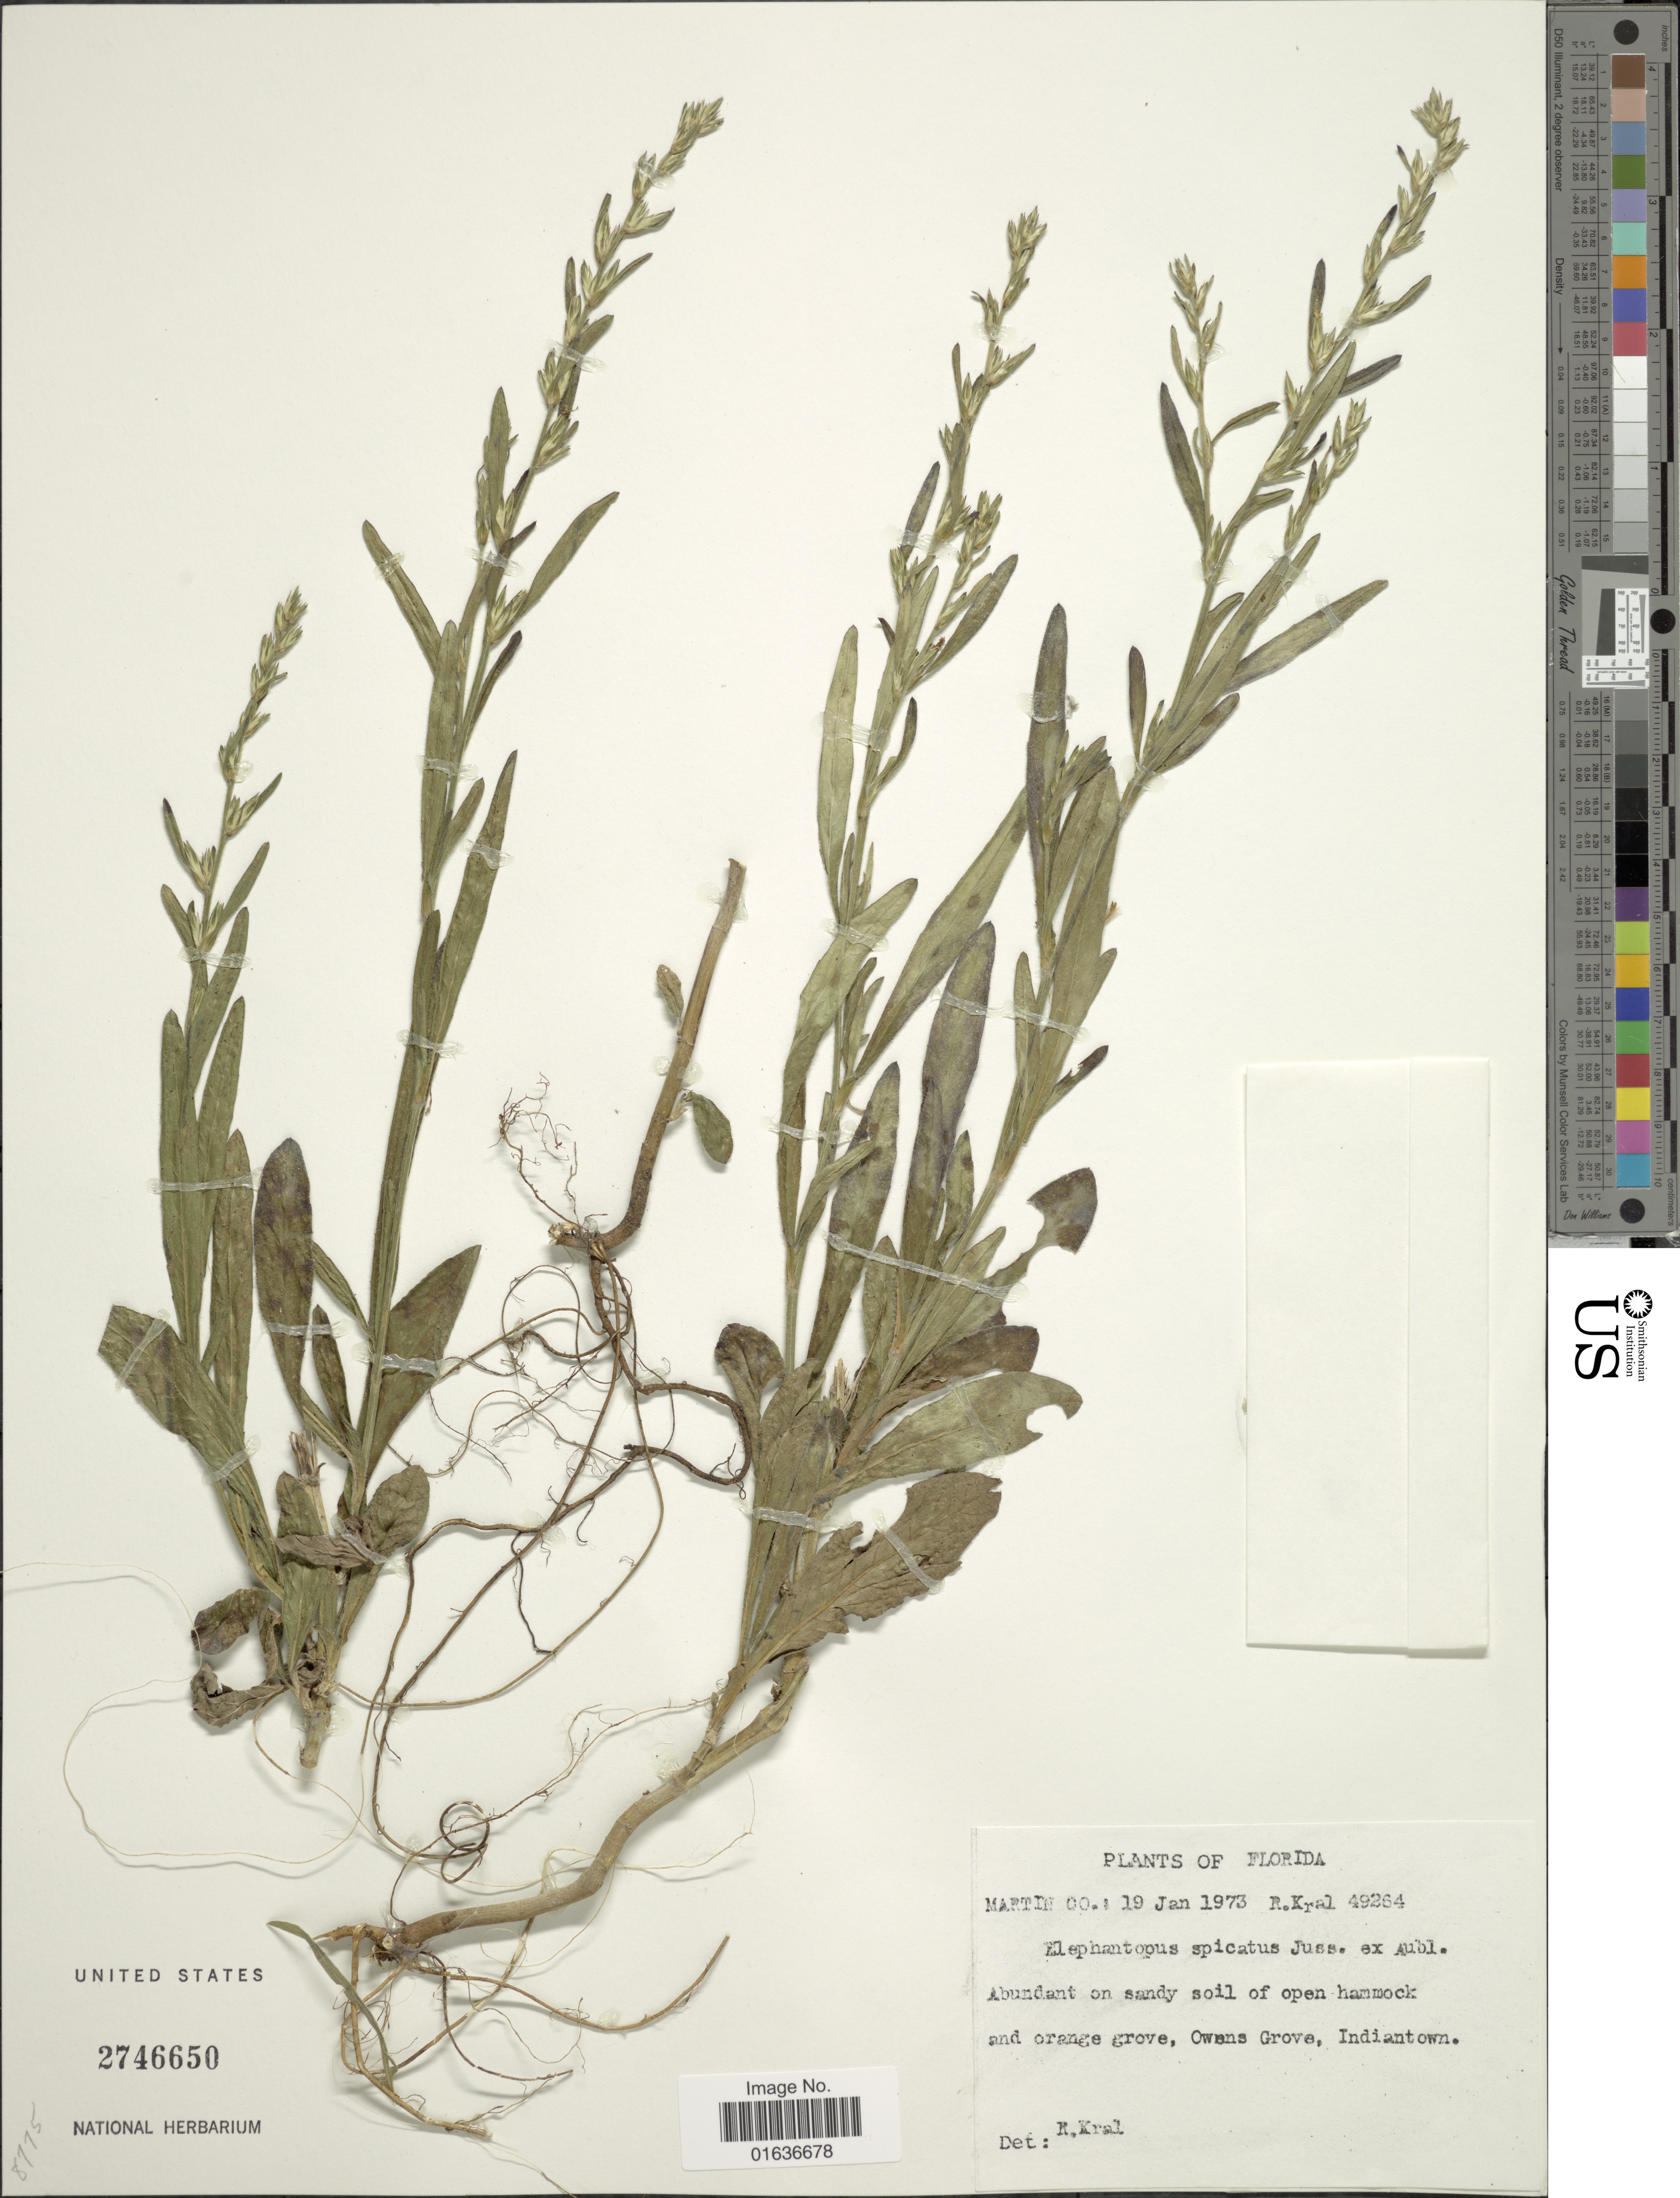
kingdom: Plantae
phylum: Tracheophyta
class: Magnoliopsida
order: Asterales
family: Asteraceae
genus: Elephantopus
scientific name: Elephantopus spicatus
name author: B. Juss. ex Aubl.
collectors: R. Kral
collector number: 49264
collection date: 1973-01-19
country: United States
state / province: Florida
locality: Martin Co. Abundant on sandy soil of open hammock and orange grove, Owens Grove, Indiantown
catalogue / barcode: US 2746650